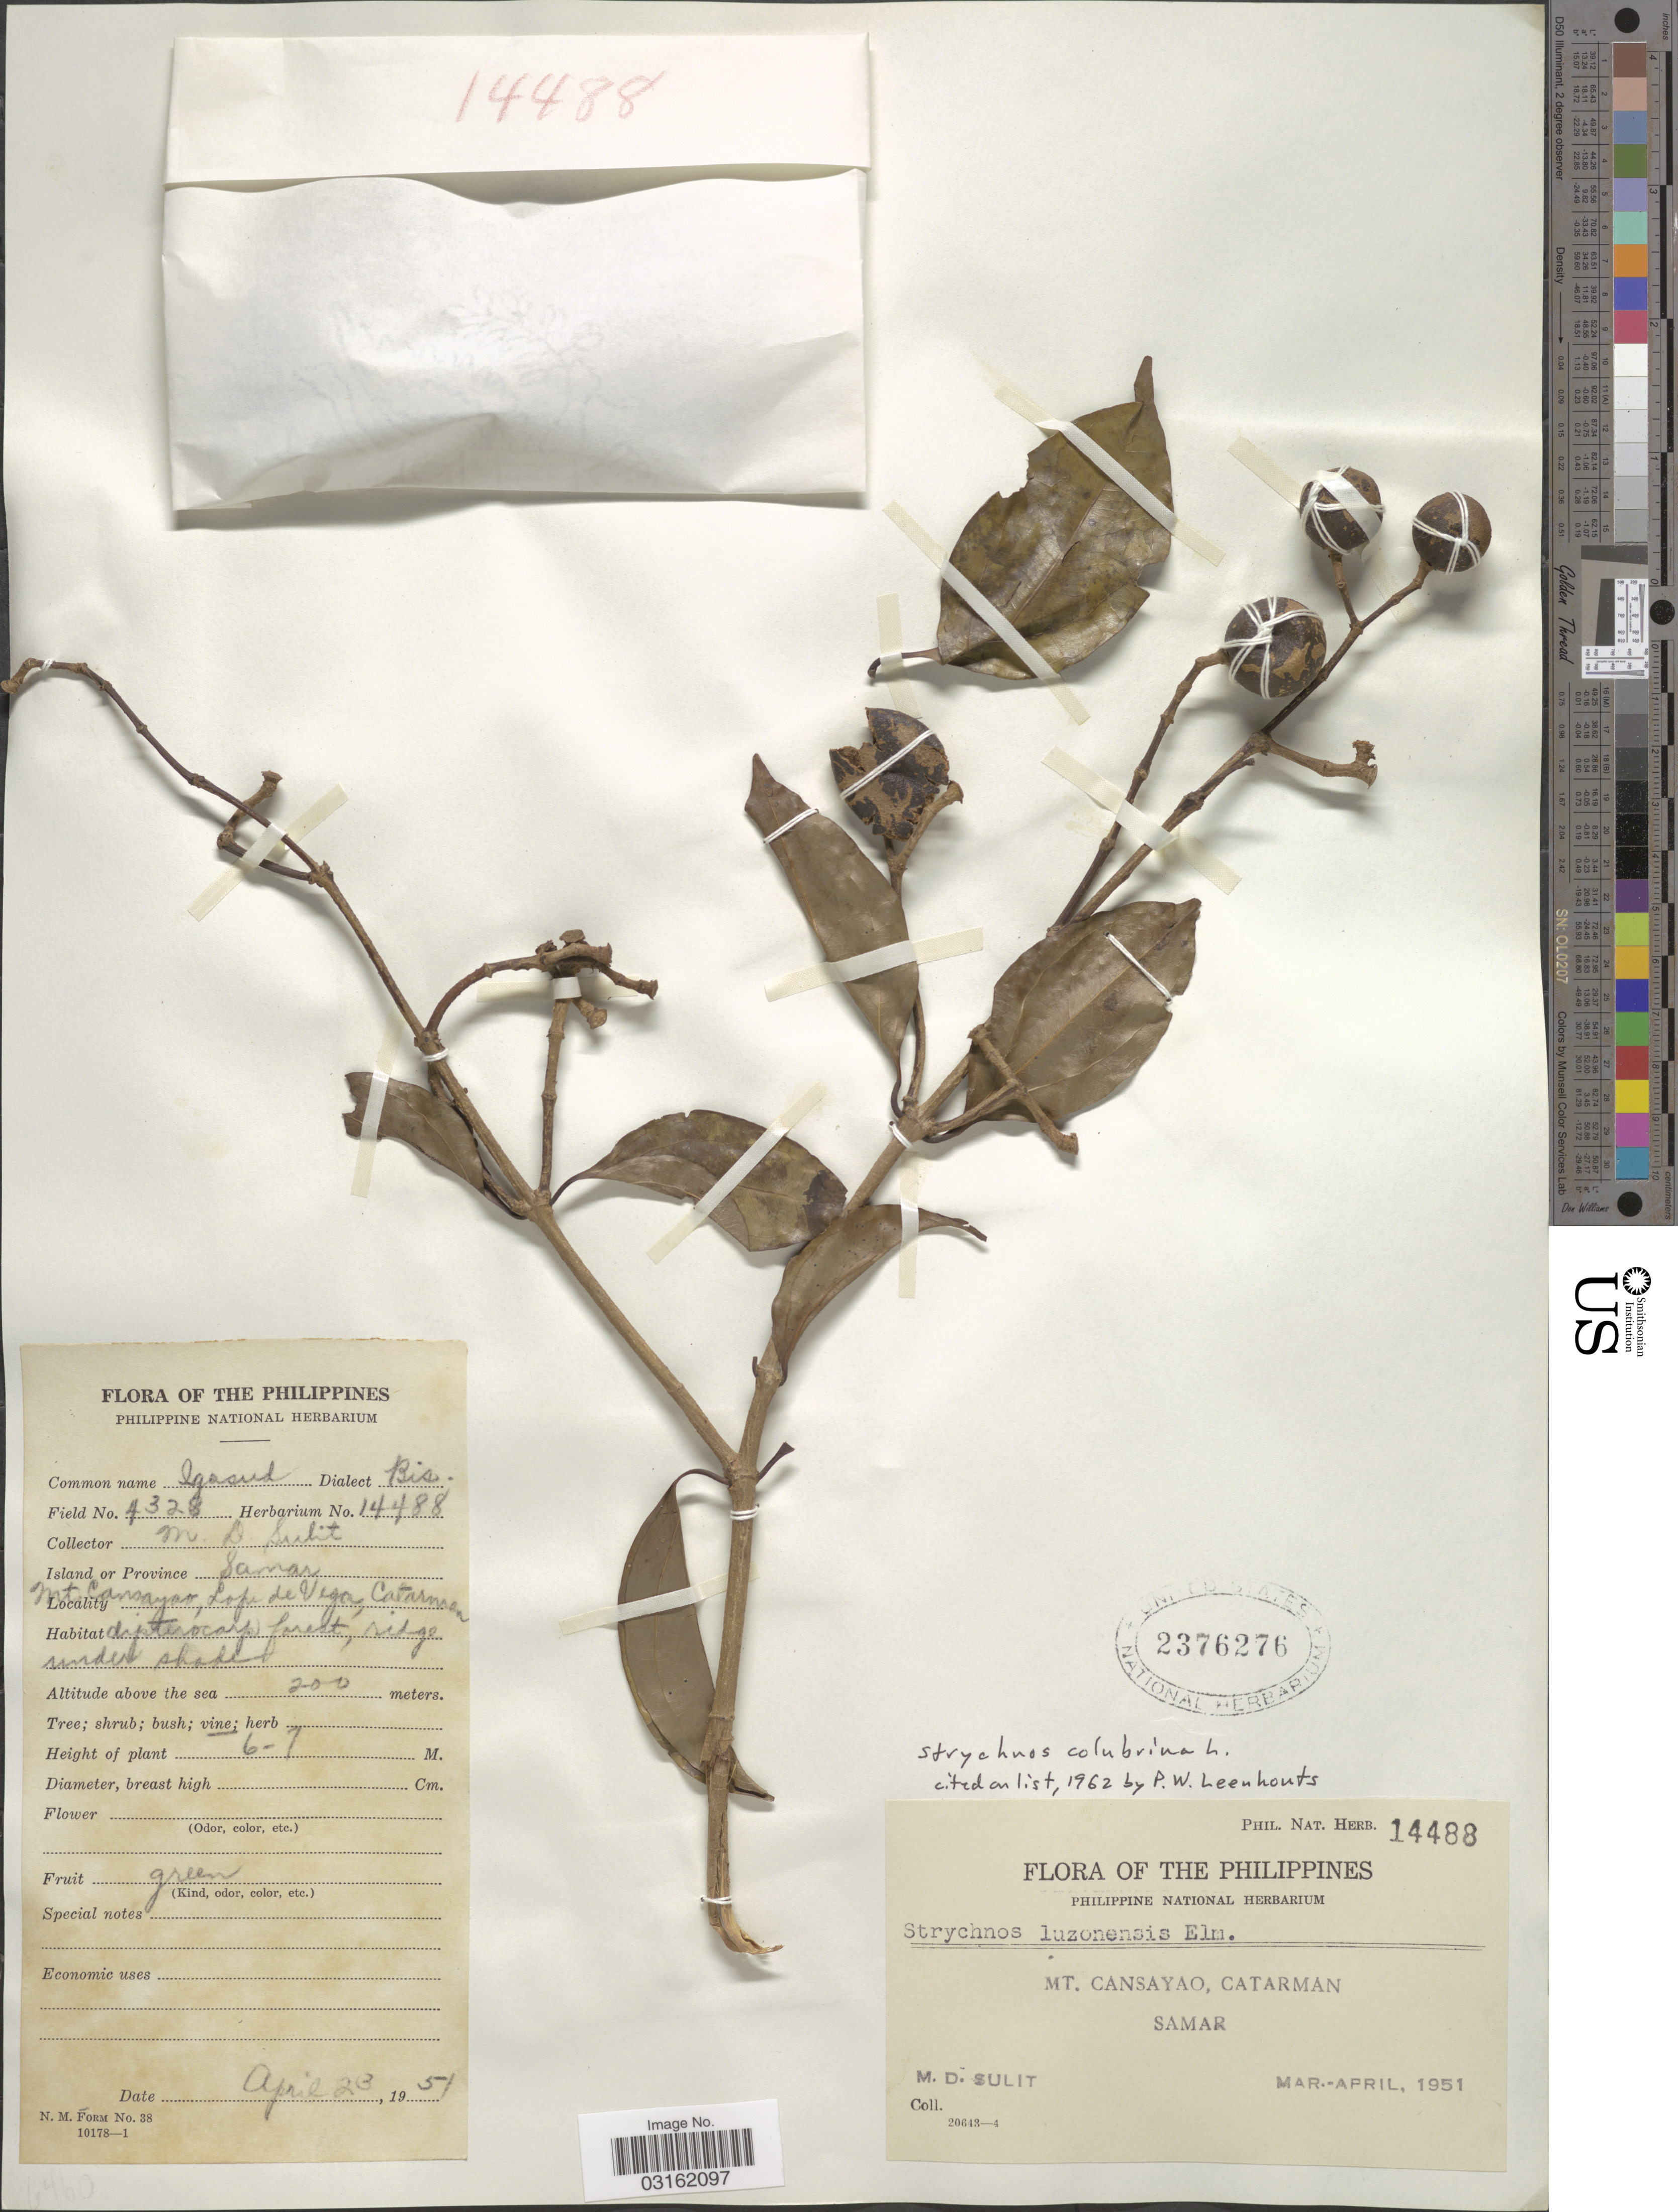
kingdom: Plantae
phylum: Tracheophyta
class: Magnoliopsida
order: Gentianales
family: Loganiaceae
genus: Strychnos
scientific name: Strychnos colubrina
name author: L.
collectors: M. Sulit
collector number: Phil. Nat. Herb 14488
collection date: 1951-04-23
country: Philippines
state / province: Eastern Visayas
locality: Mt. Cansayao, Slope de Vega, Catarman, Samar.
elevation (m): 200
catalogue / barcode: US 2376276